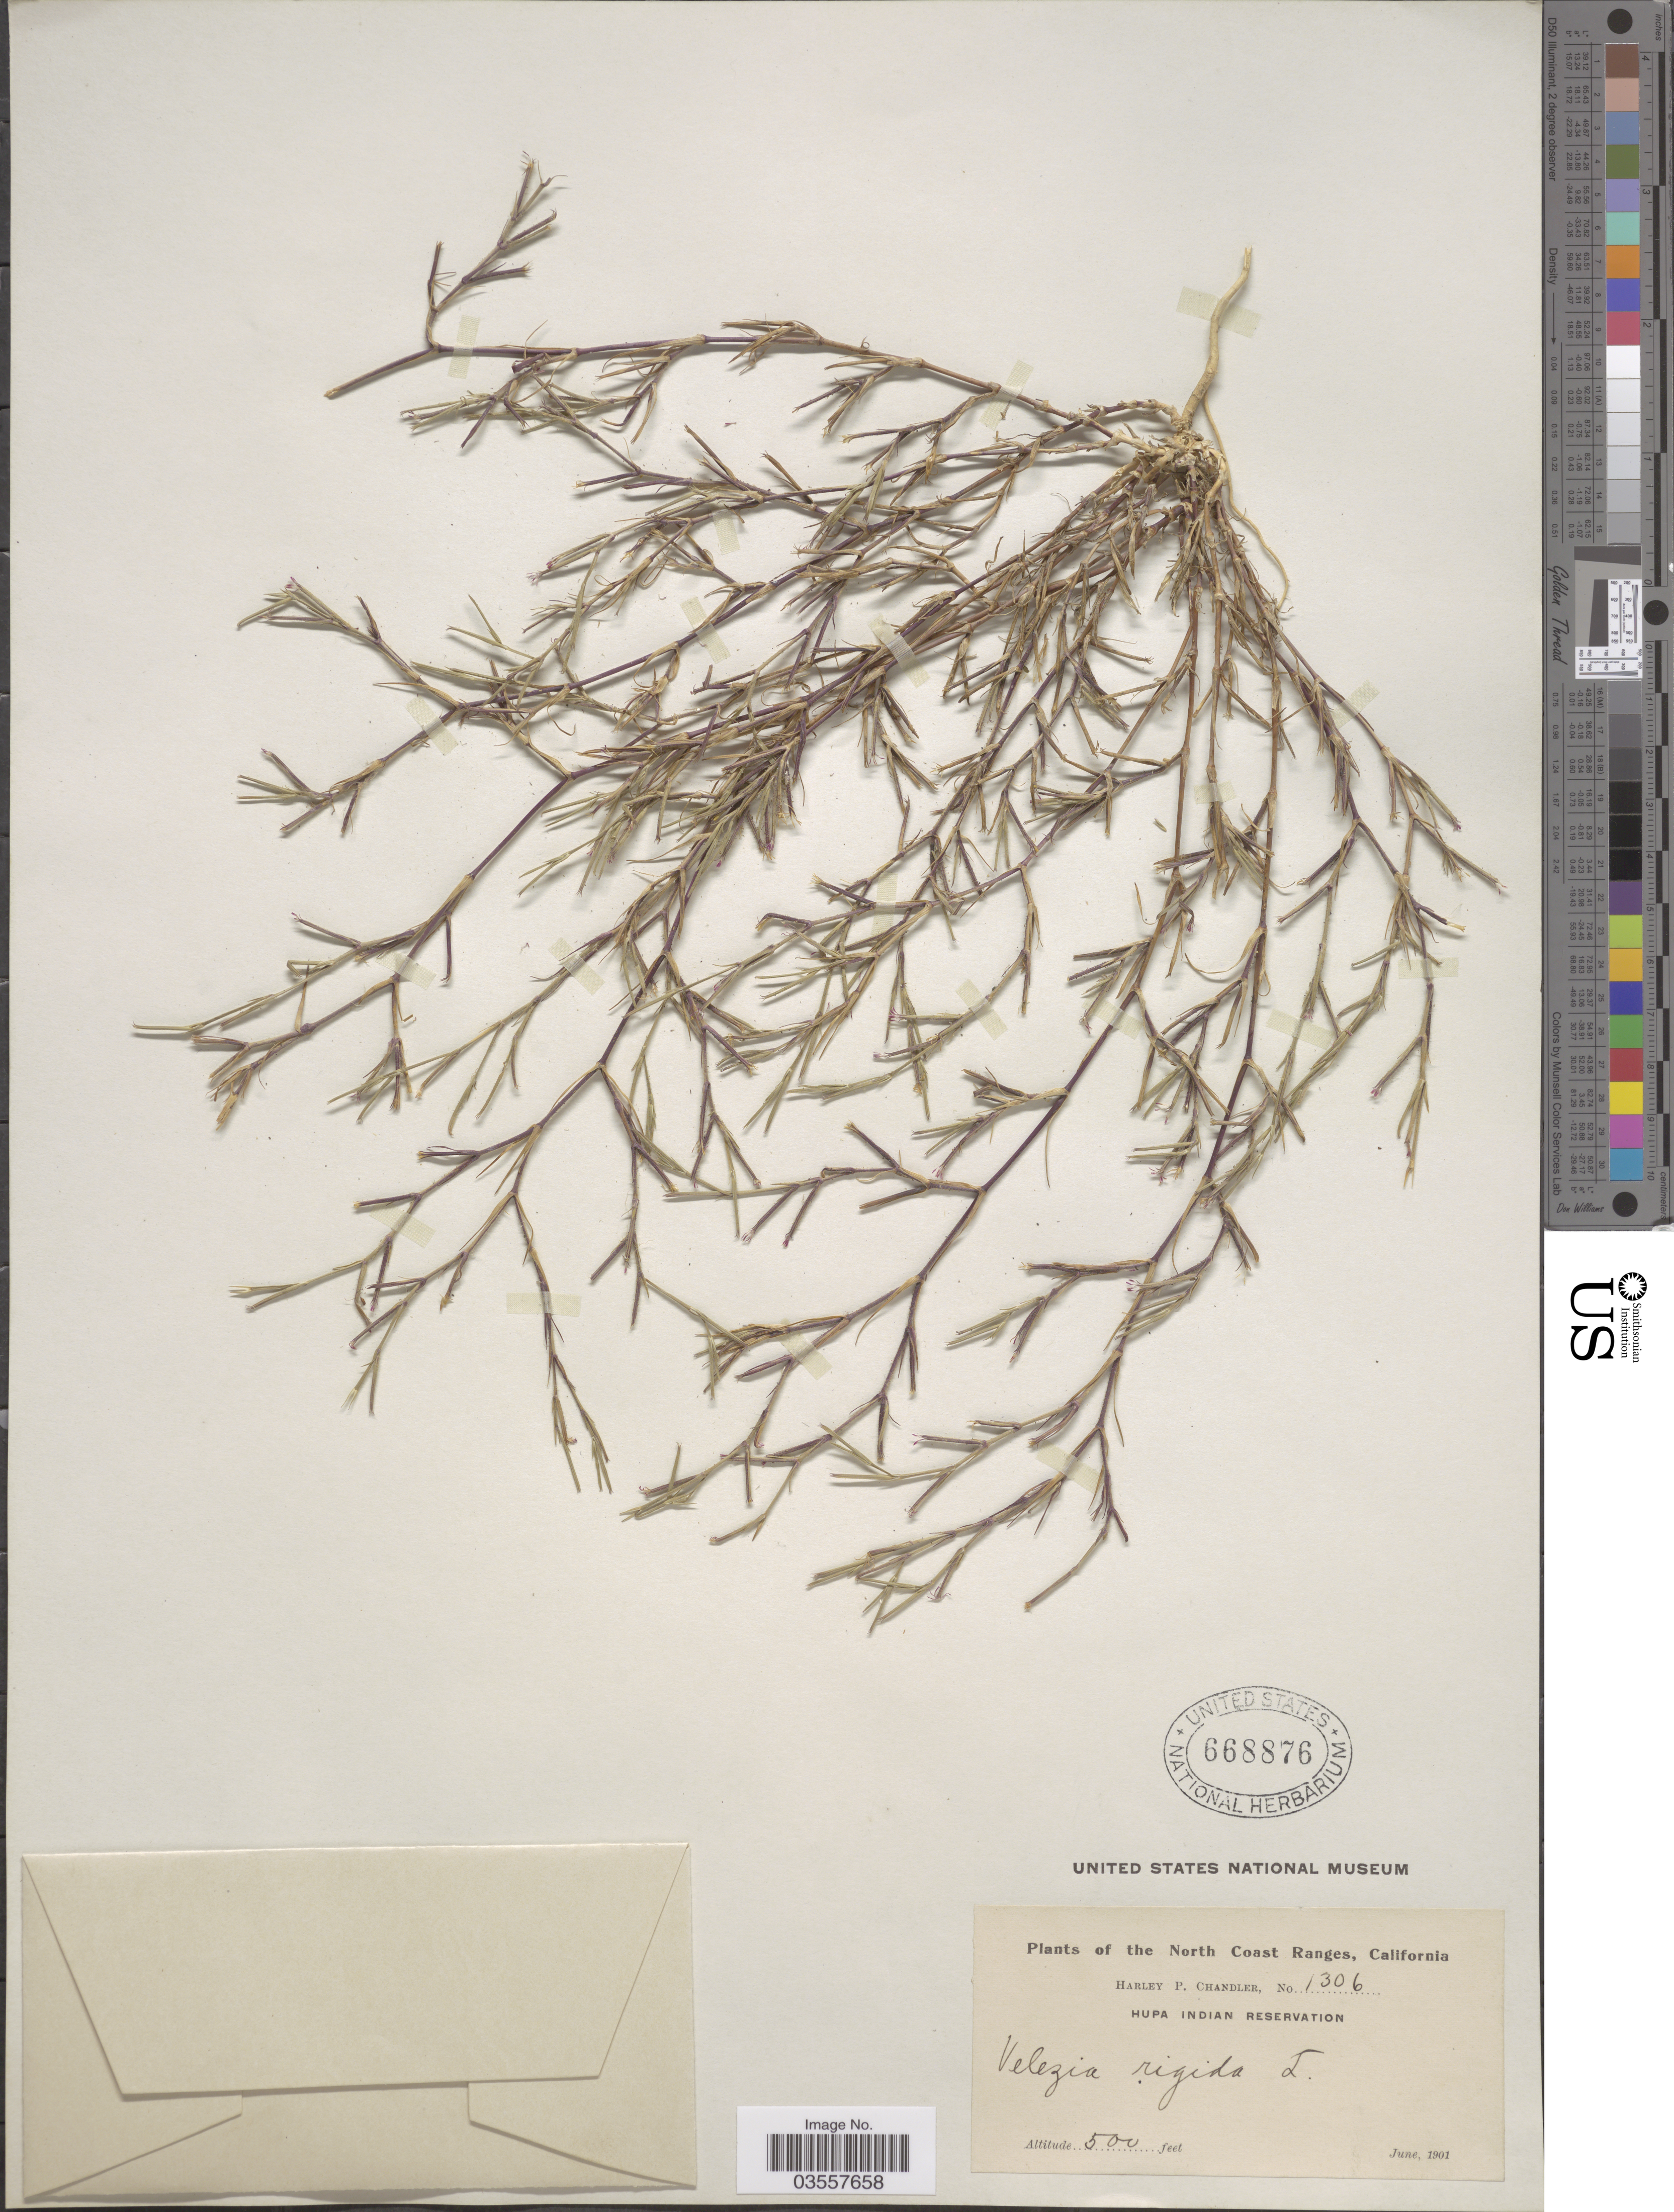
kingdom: Plantae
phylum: Tracheophyta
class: Magnoliopsida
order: Caryophyllales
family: Caryophyllaceae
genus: Dianthus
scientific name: Dianthus nudiflorus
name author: Griff.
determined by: Strong, Mark T., (BOT), Smithsonian Institution - National Museum of Natural History (UNITED STATES)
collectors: H. Chandler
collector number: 1306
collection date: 1901-06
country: United States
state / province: California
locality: The North Coast Ranges, Hupa Indian Reservation.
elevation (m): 152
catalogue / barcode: US 668876